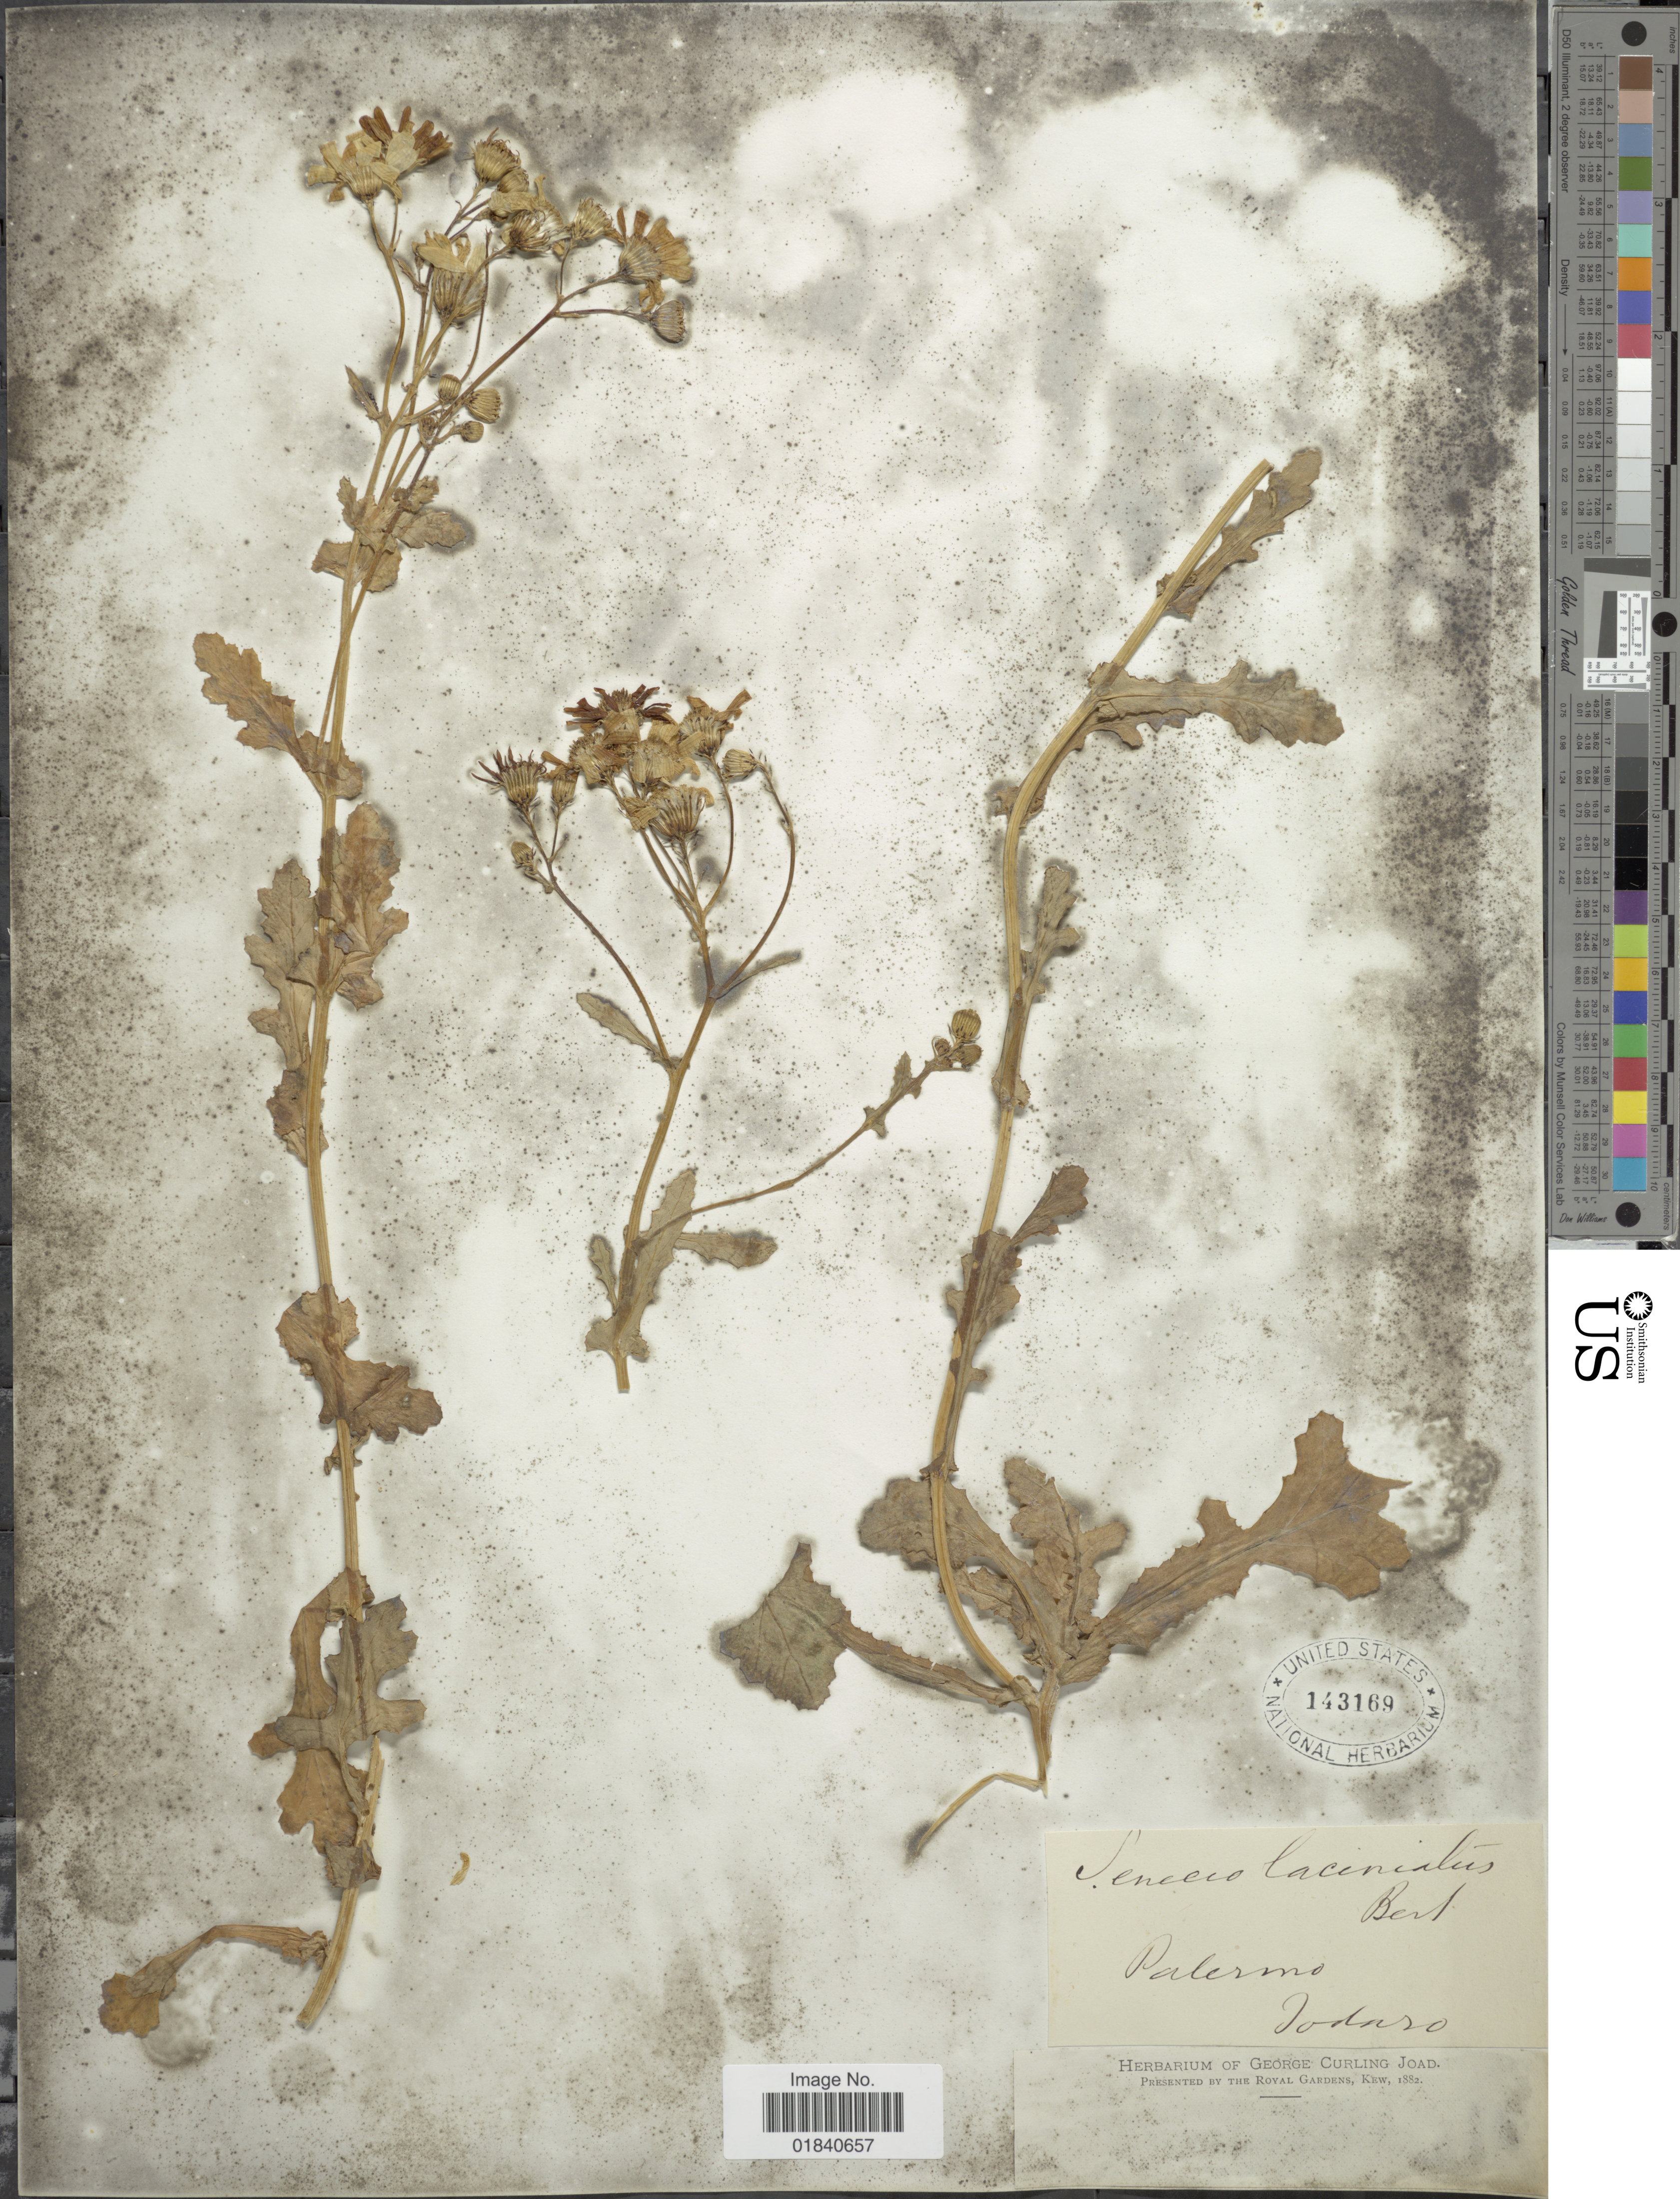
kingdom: Plantae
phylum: Tracheophyta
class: Magnoliopsida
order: Asterales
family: Asteraceae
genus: Senecio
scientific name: Senecio squalidus subsp. rupestris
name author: (Waldst. & Kit.) Greuter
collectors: Todaro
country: Italy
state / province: Siciliana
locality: Palermo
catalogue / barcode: US 143169